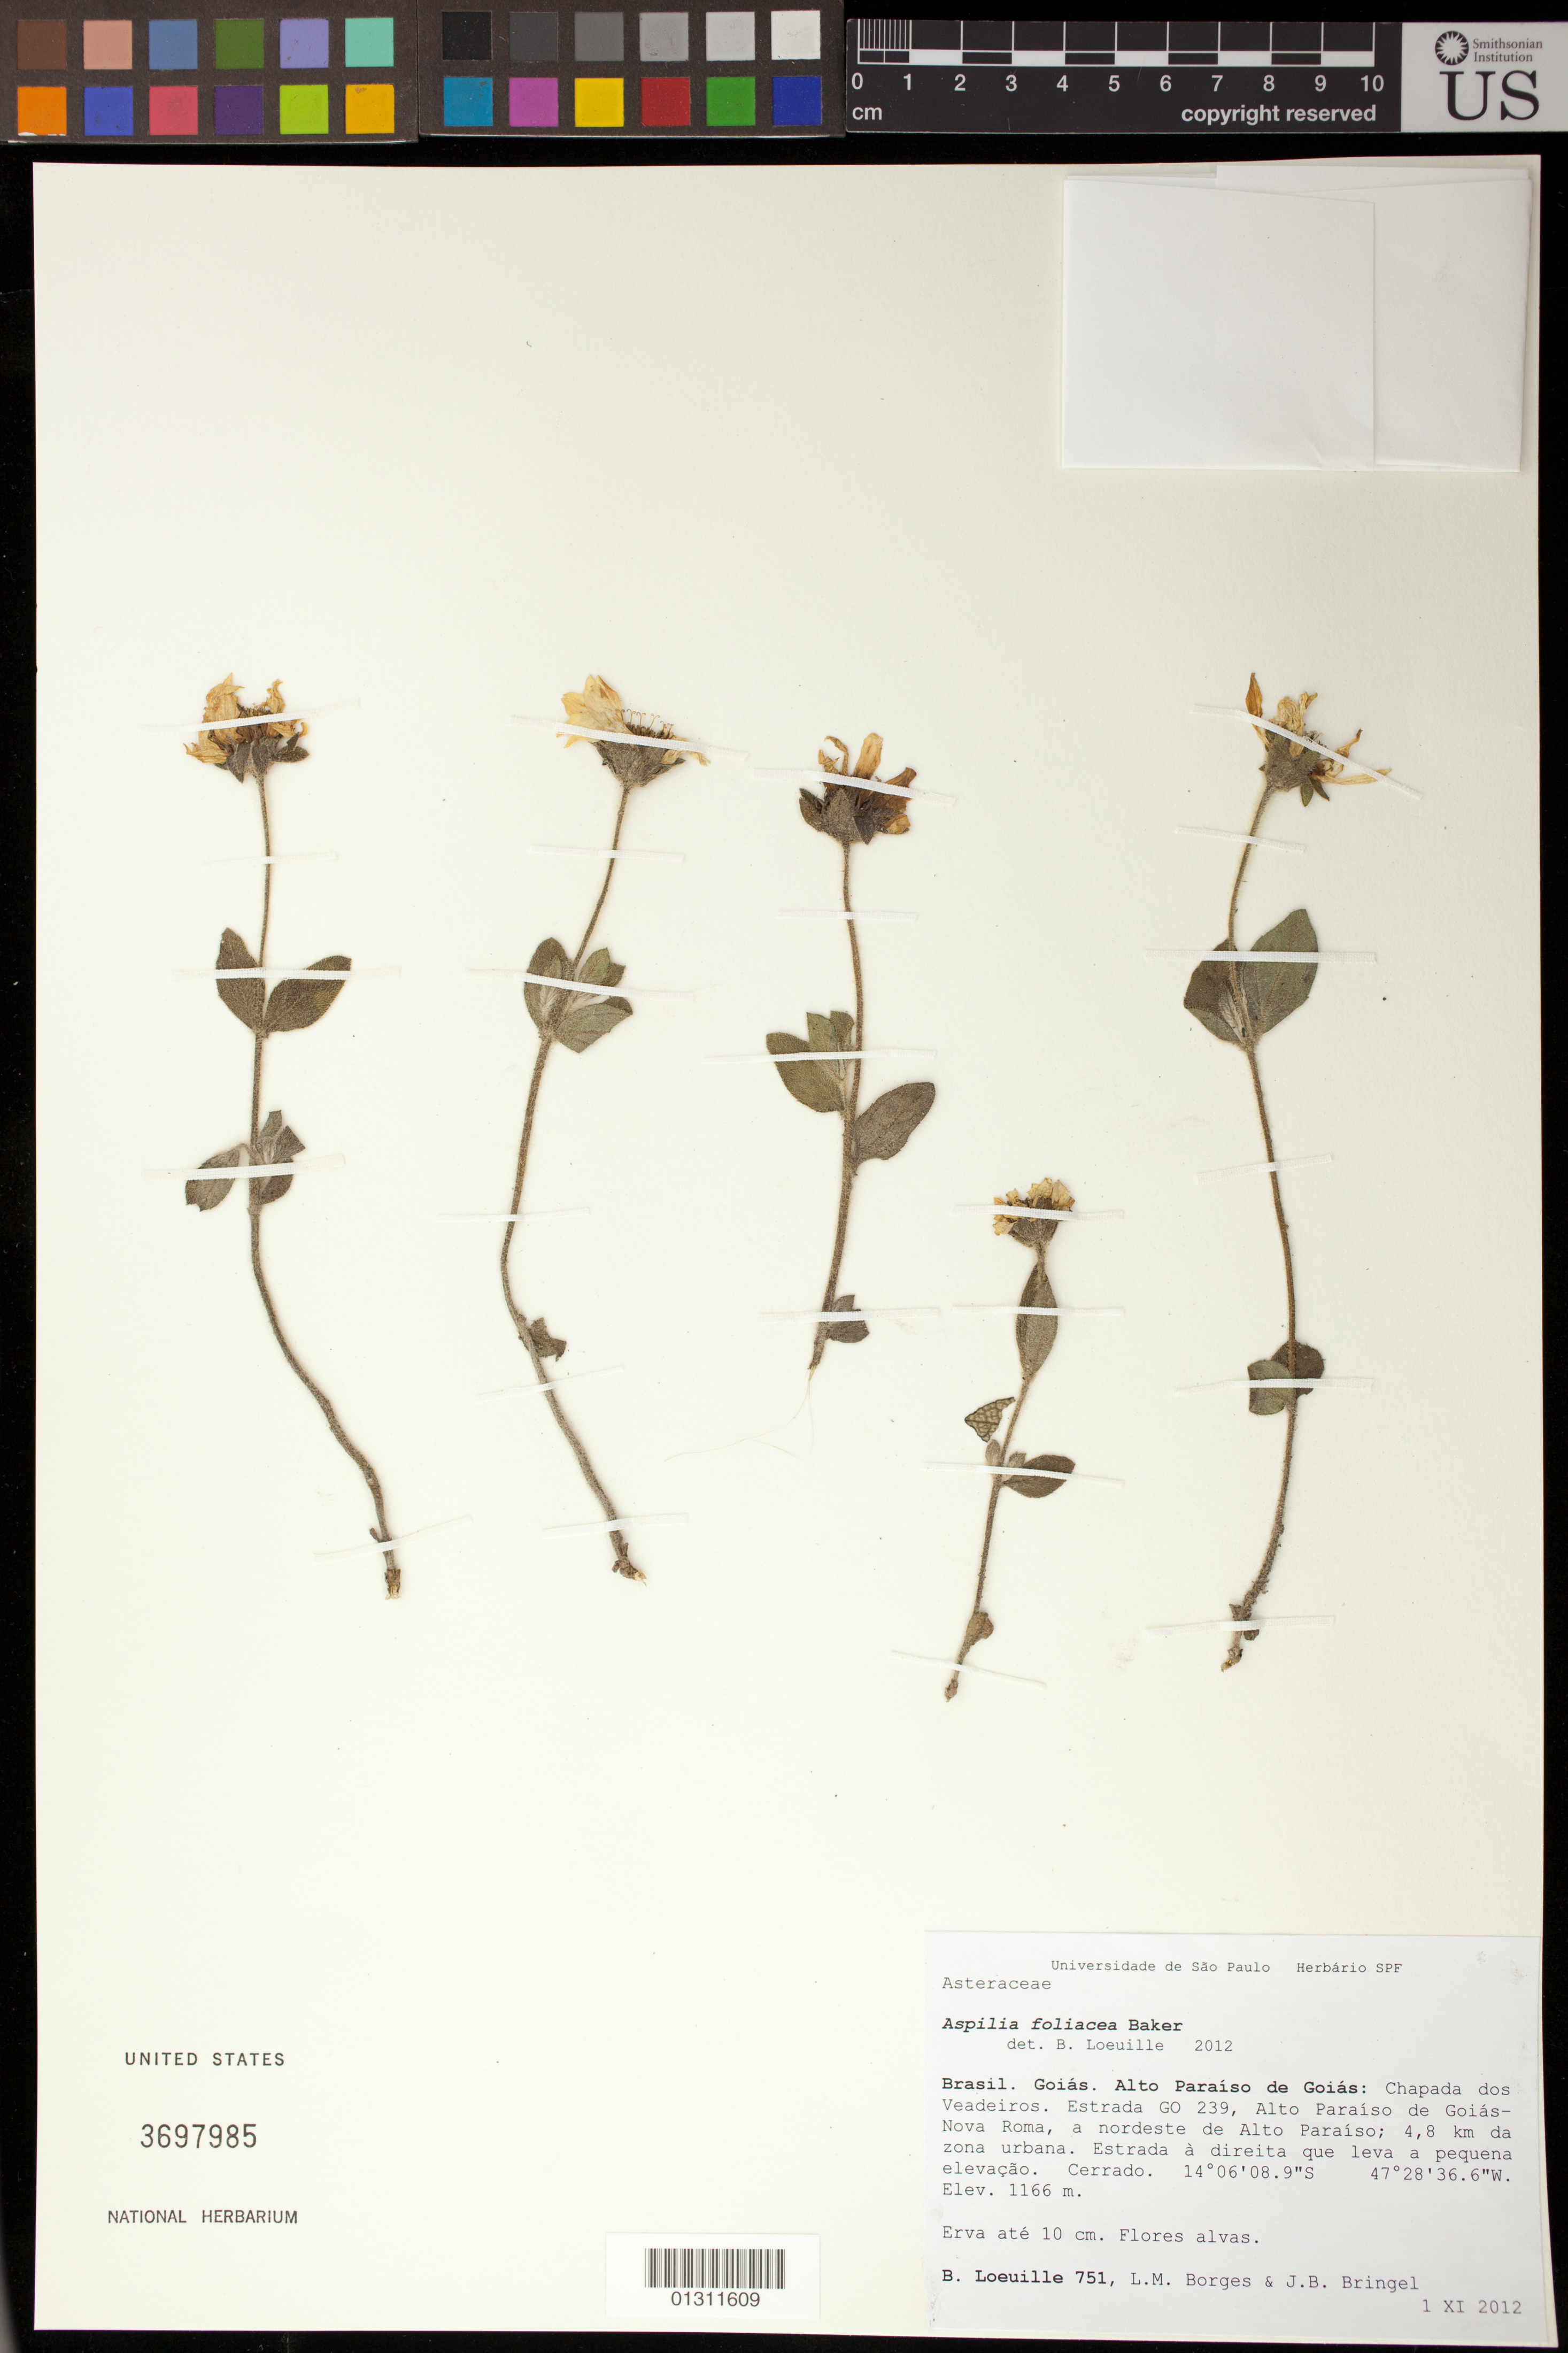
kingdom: Plantae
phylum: Tracheophyta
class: Magnoliopsida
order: Asterales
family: Asteraceae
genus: Aspilia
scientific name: Aspilia foliacea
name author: (Spreng.) Baker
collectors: B. Loeuille, L. M. Borges & J. Bringel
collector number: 751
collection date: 2012-11-01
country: Brazil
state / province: Goiás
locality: Alto Paraiso de Goias: Chapada dos Veadeiros. Estrada Go 239, Alto Paraiso de Goias- Nova Roma, a nordeste de Alto Paraiso; 4,8 km da zona urbana.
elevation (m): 355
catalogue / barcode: US 3697985